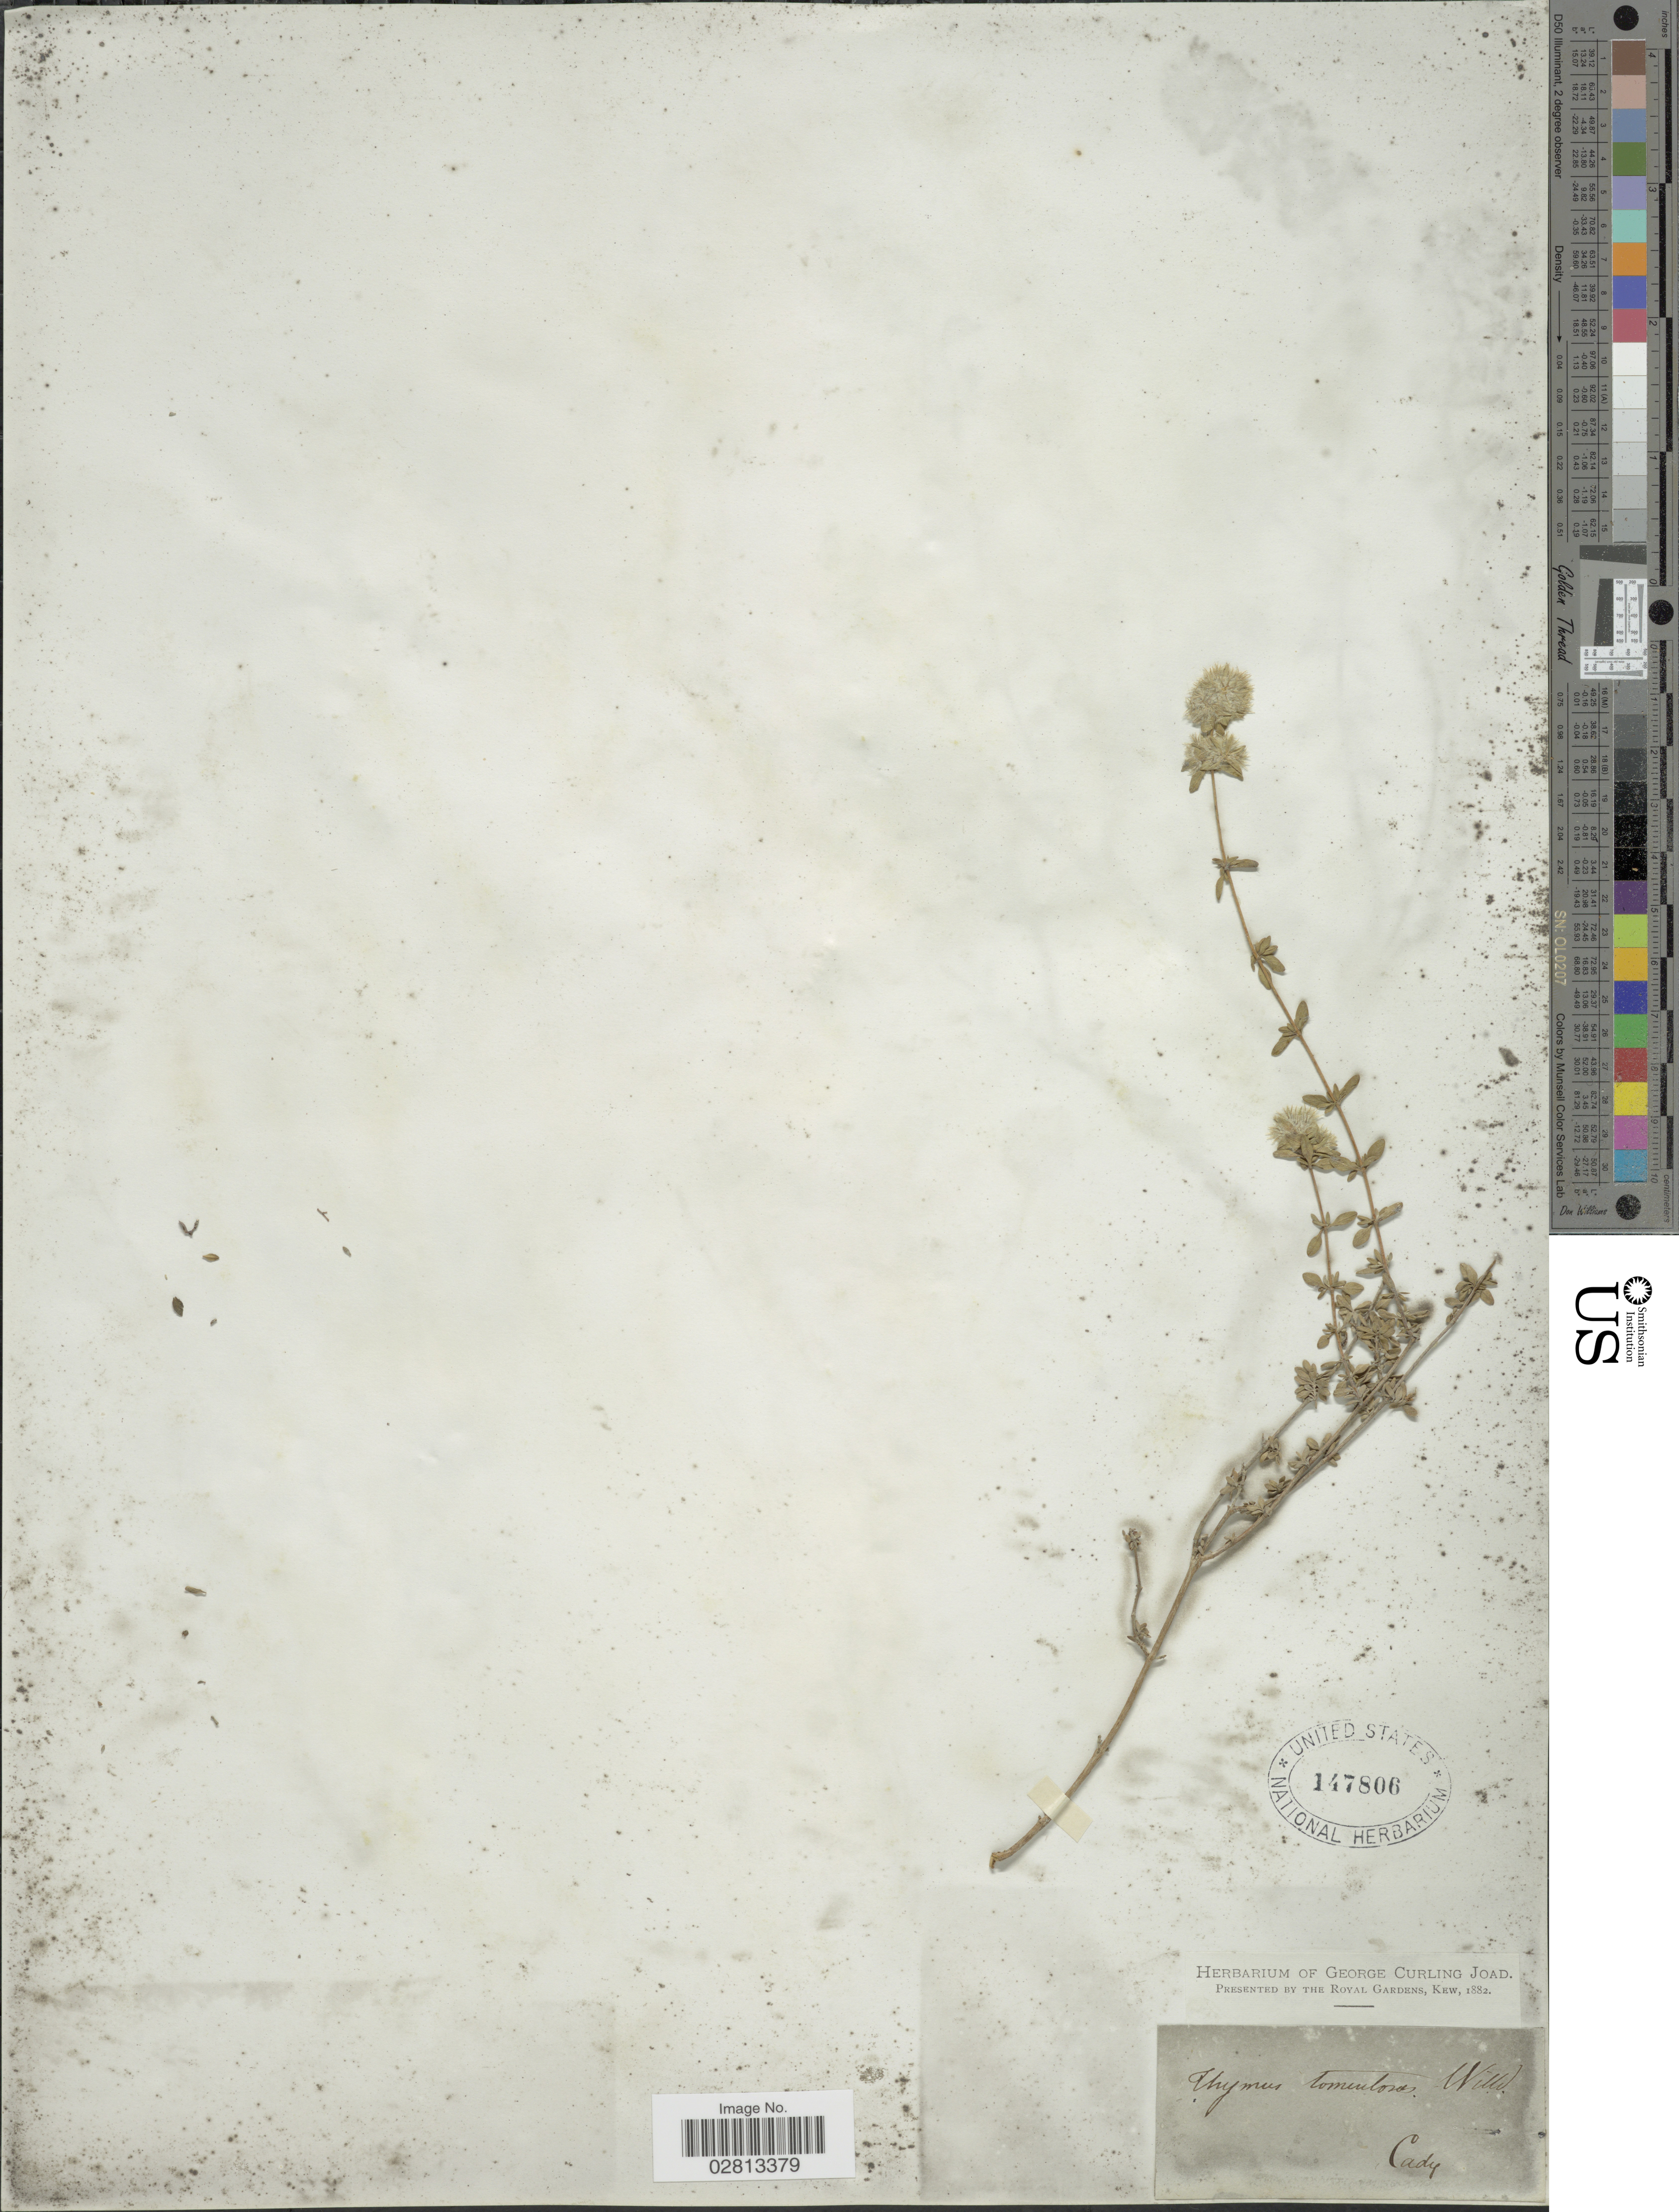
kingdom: Plantae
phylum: Tracheophyta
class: Magnoliopsida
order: Lamiales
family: Lamiaceae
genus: Thymus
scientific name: Thymus tomentosus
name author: Willd.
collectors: Cady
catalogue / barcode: US 147806